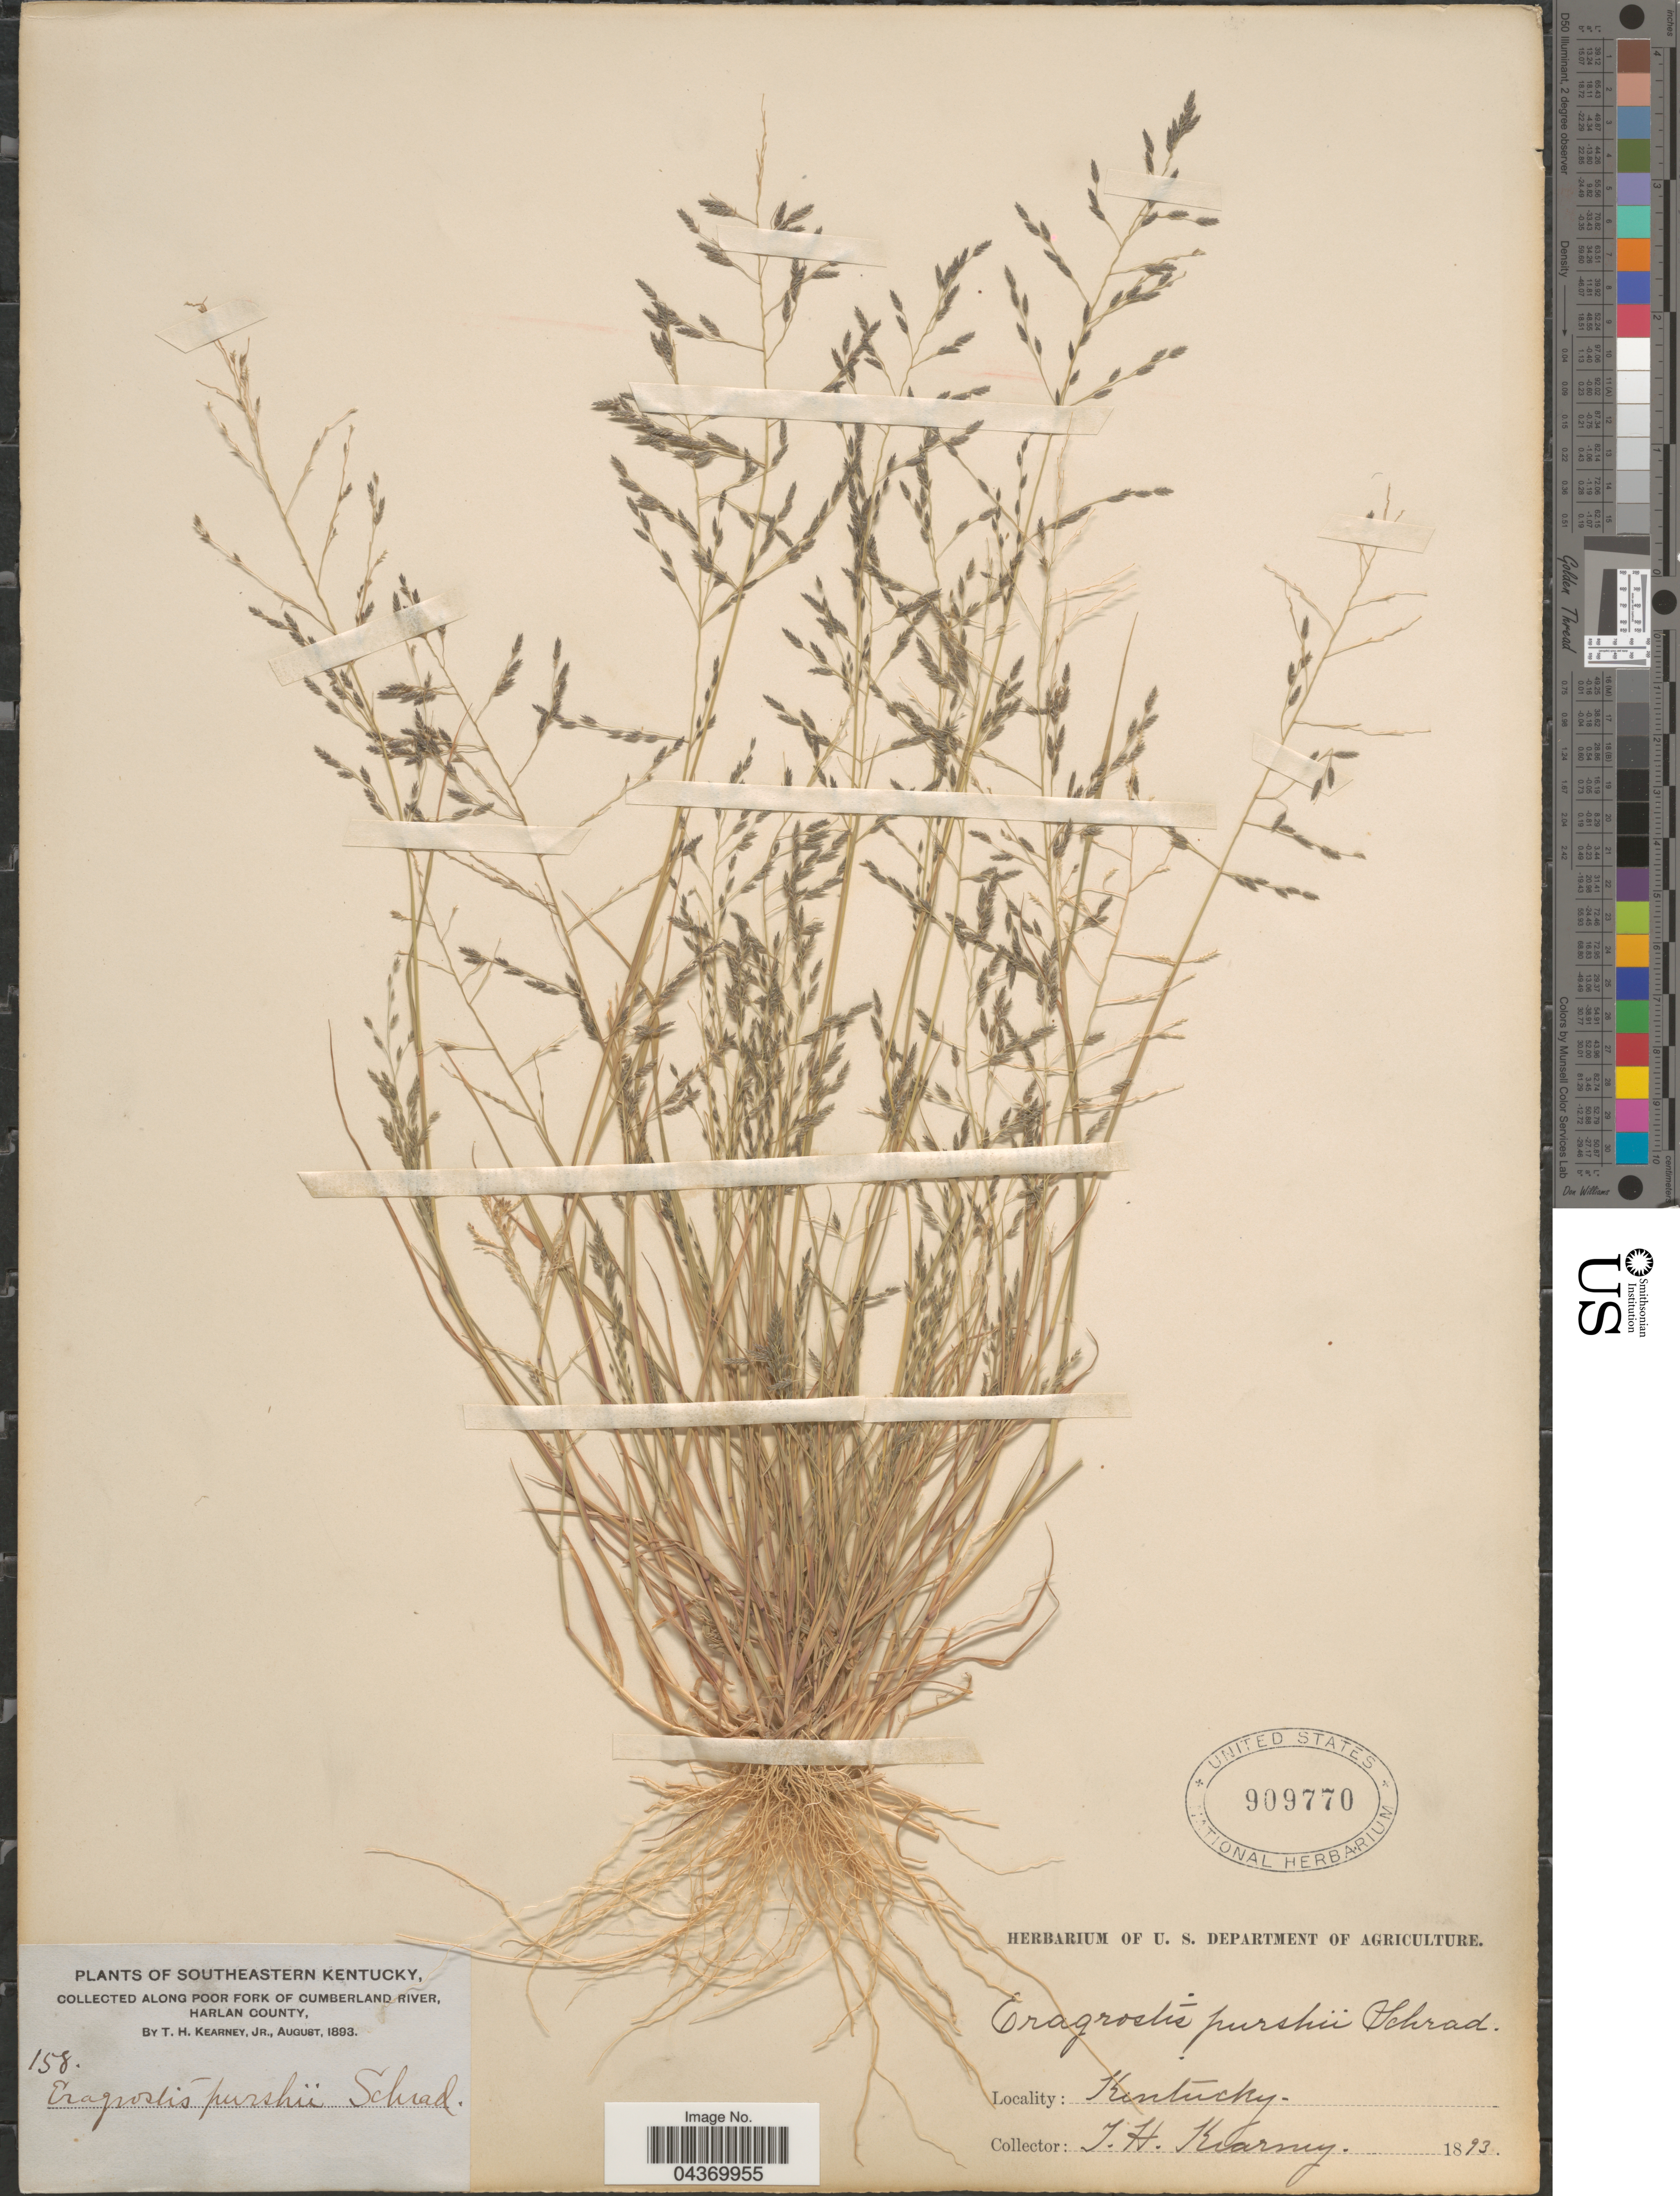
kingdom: Plantae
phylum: Tracheophyta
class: Liliopsida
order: Poales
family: Poaceae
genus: Eragrostis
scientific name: Eragrostis pectinacea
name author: (Michx.) Nees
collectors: T. H. Kearney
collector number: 158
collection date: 1893-08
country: United States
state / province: Kentucky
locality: Southeastern Kentucky. Along Poor Fork of Cumberland River, Harlan County.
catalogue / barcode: US 909770